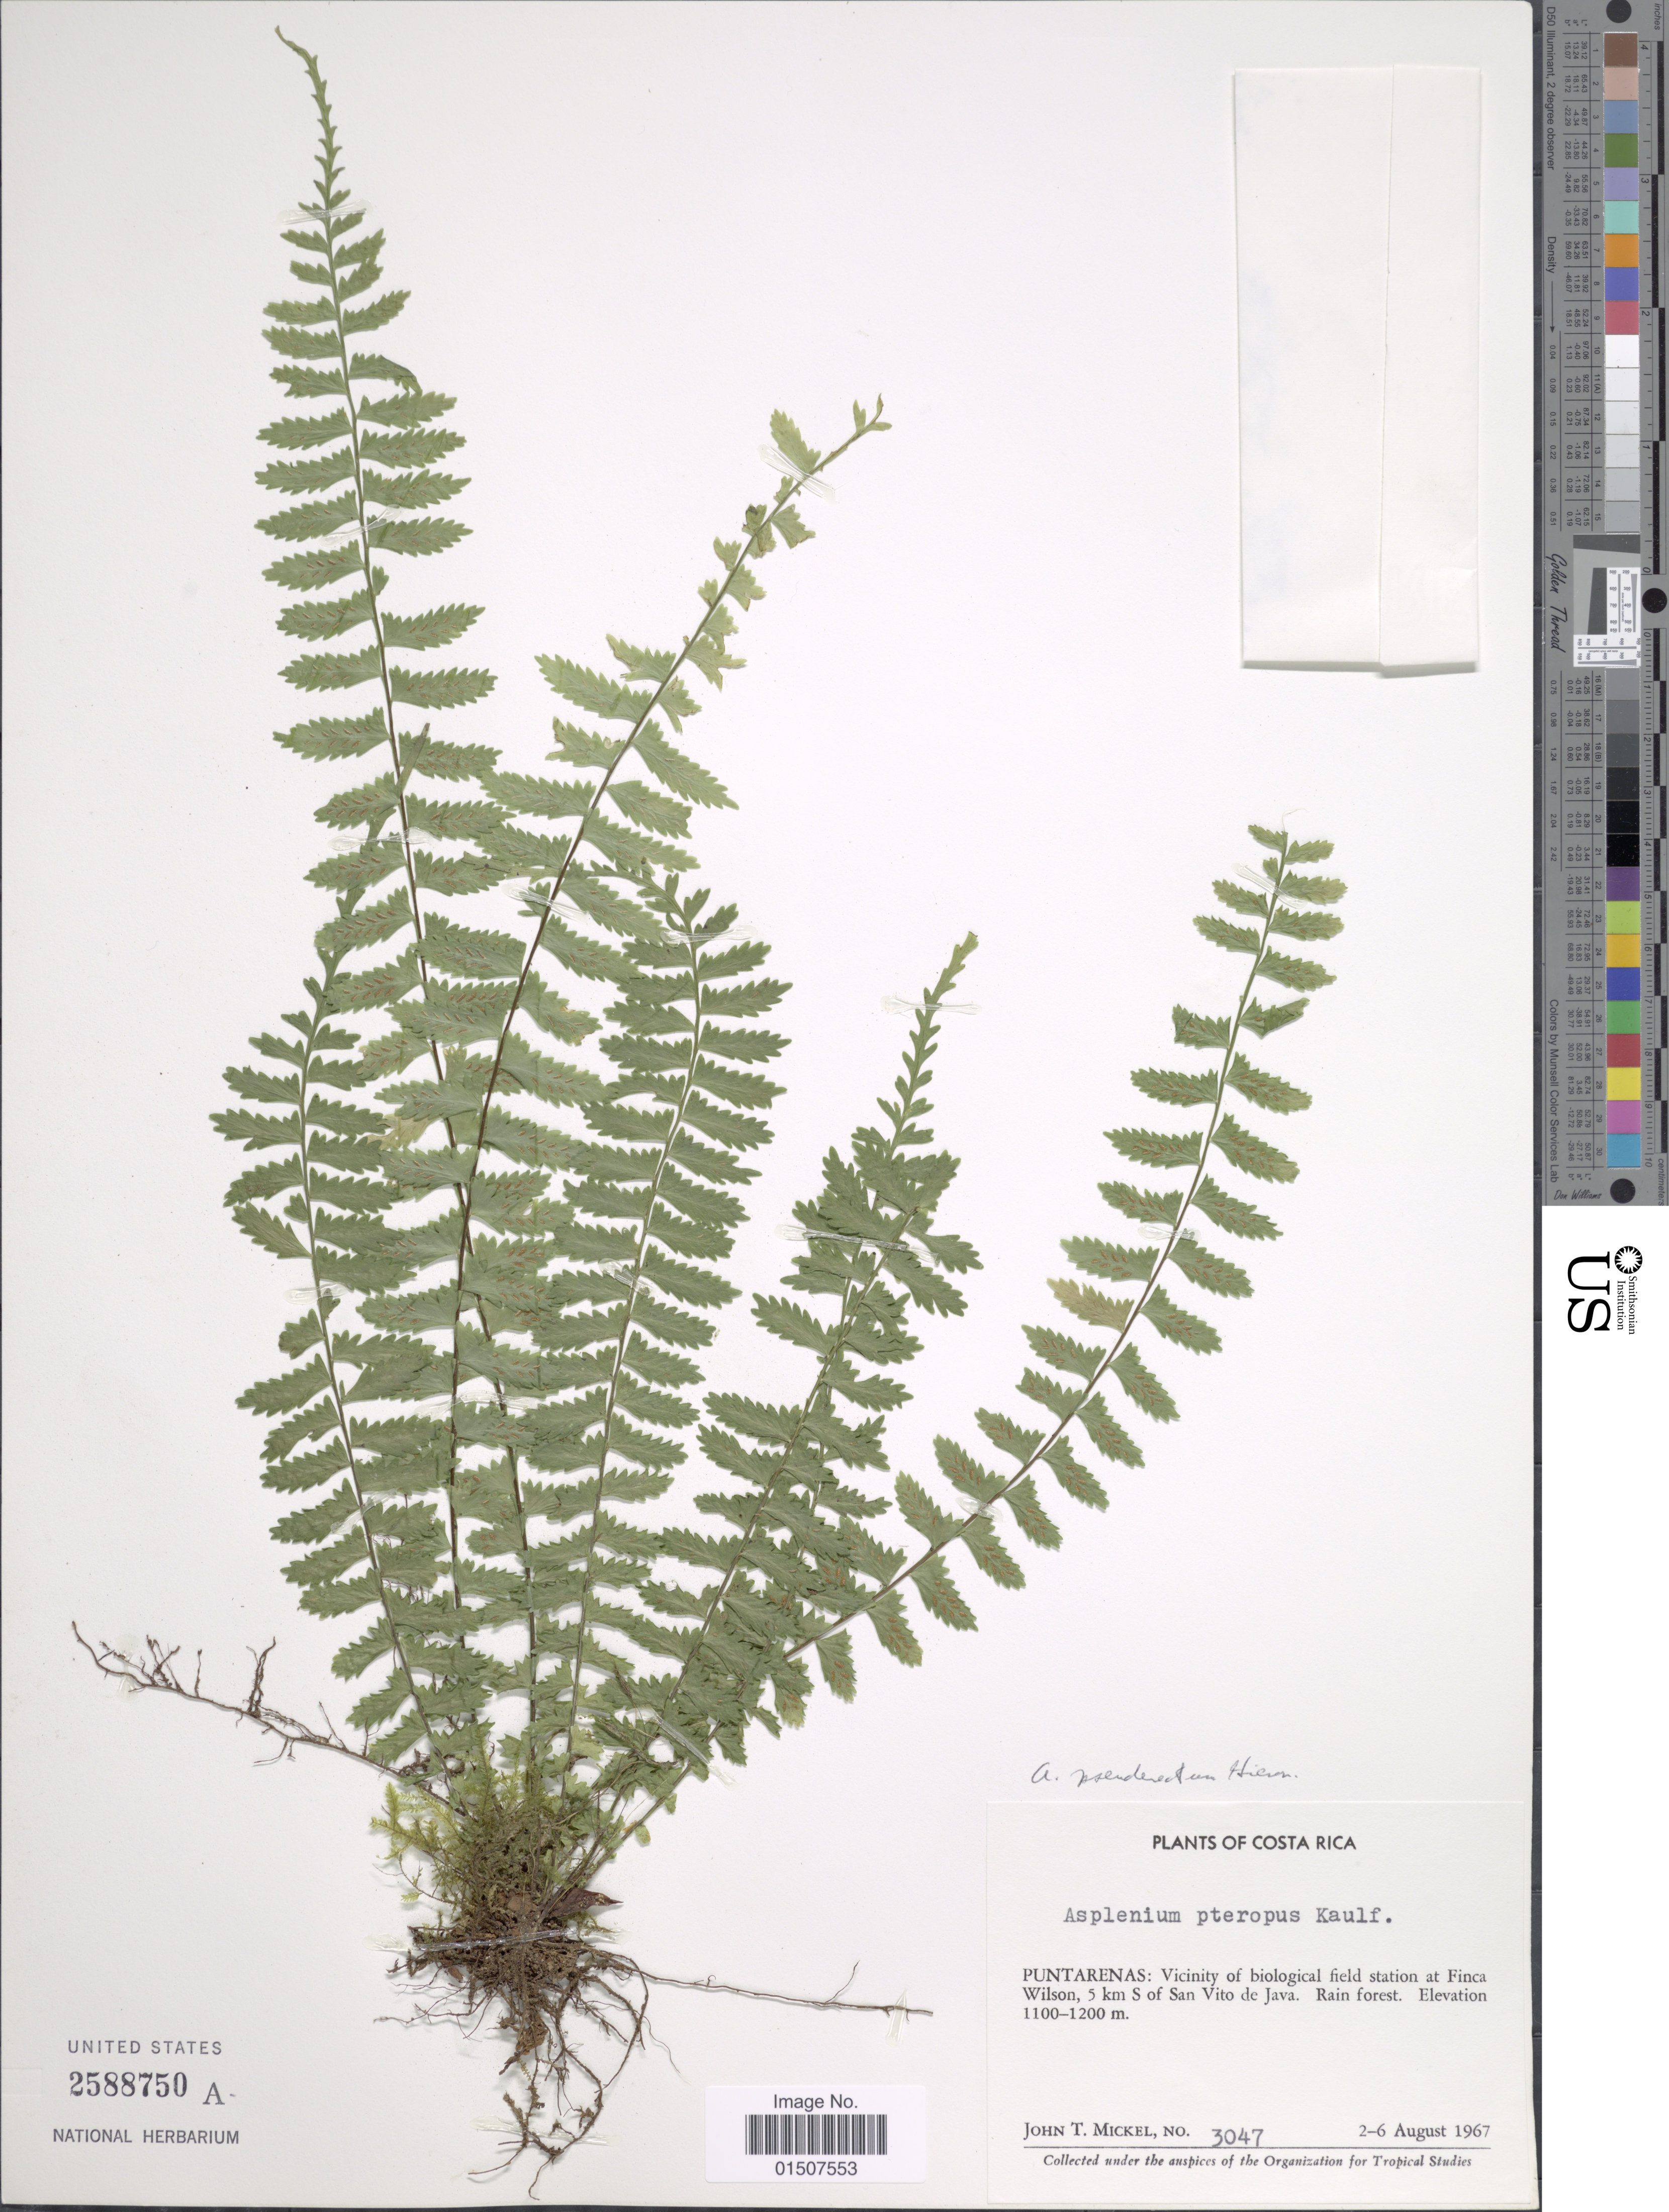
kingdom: Plantae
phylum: Tracheophyta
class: Polypodiopsida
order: Polypodiales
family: Aspleniaceae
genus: Asplenium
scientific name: Asplenium pteropus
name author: Kaulf.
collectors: J. T. Mickel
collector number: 3047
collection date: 1967-08-02/1967-08-06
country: Costa Rica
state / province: Puntarenas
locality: Puntares: Vicinity of biologiacal field station at Finca Wilson, 5 km S of San Vito de Java. Rain Forest.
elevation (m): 1100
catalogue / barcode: US 2588750A